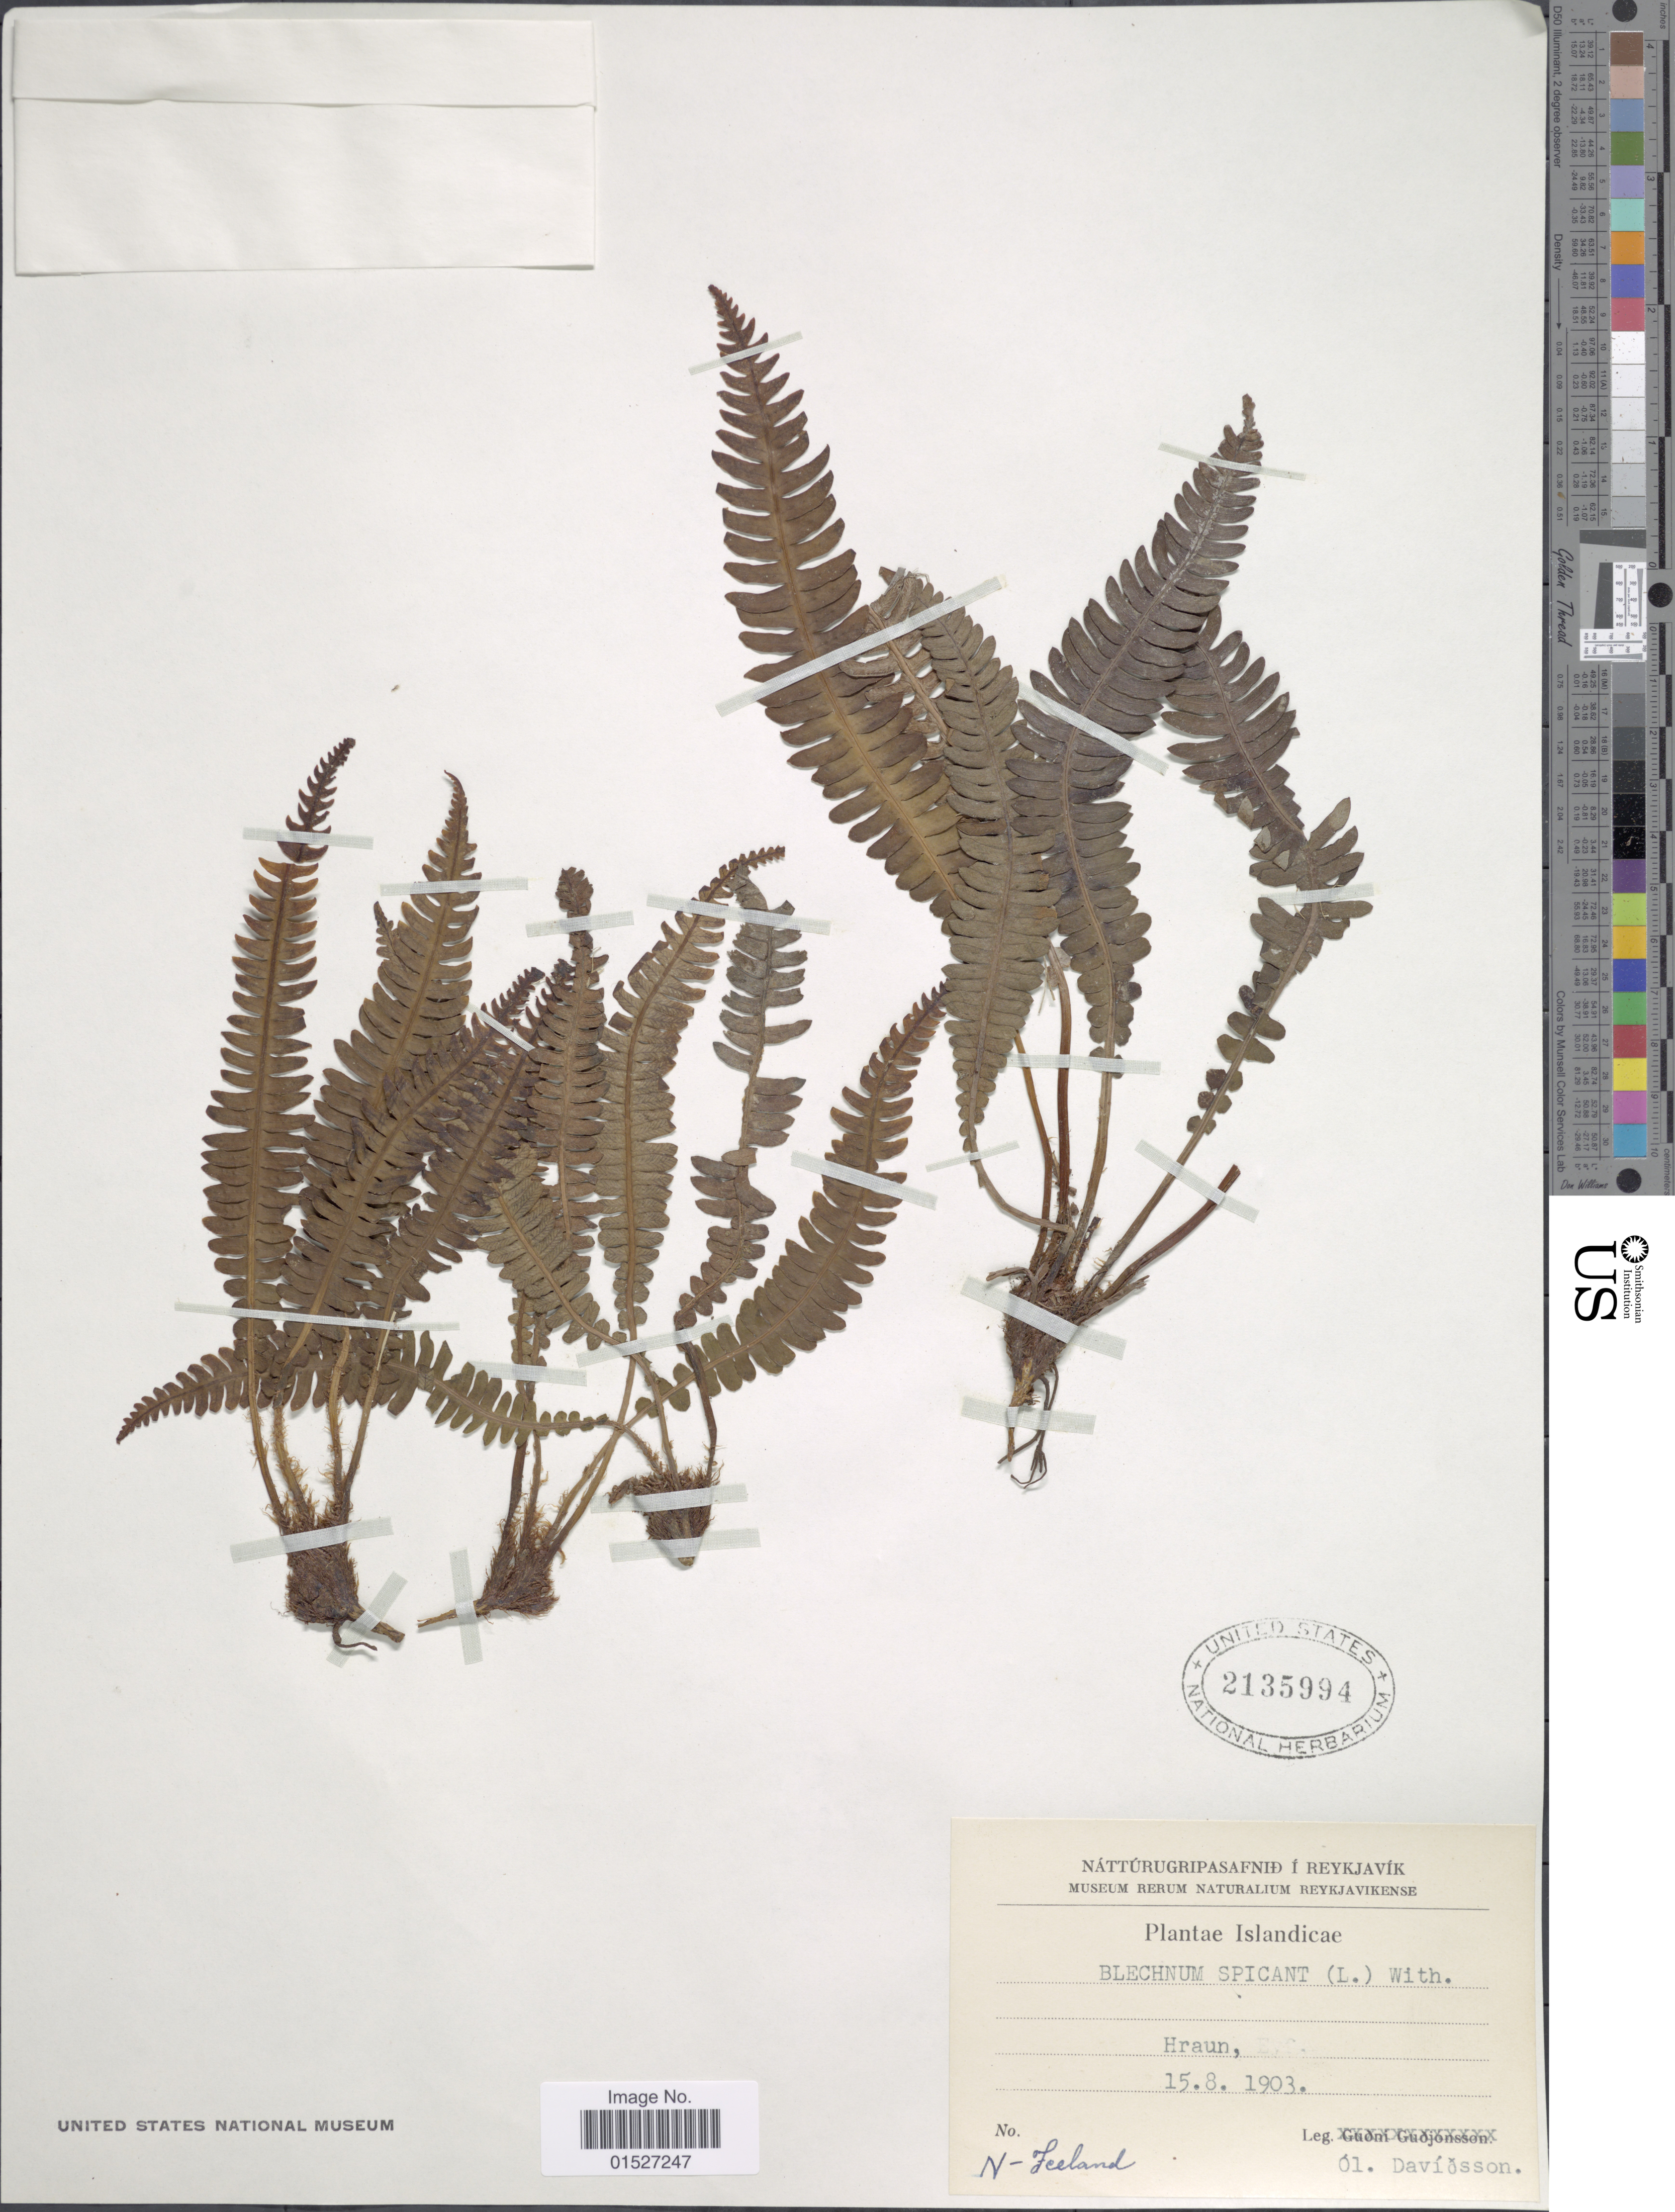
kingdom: Plantae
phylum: Tracheophyta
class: Polypodiopsida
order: Polypodiales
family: Blechnaceae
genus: Blechnum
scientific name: Blechnum spicant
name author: (L.) Sm.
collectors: O. Davidsson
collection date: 1903-08-15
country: Iceland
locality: Islandicae. Hraun. N-Zeeland.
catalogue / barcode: US 2135994